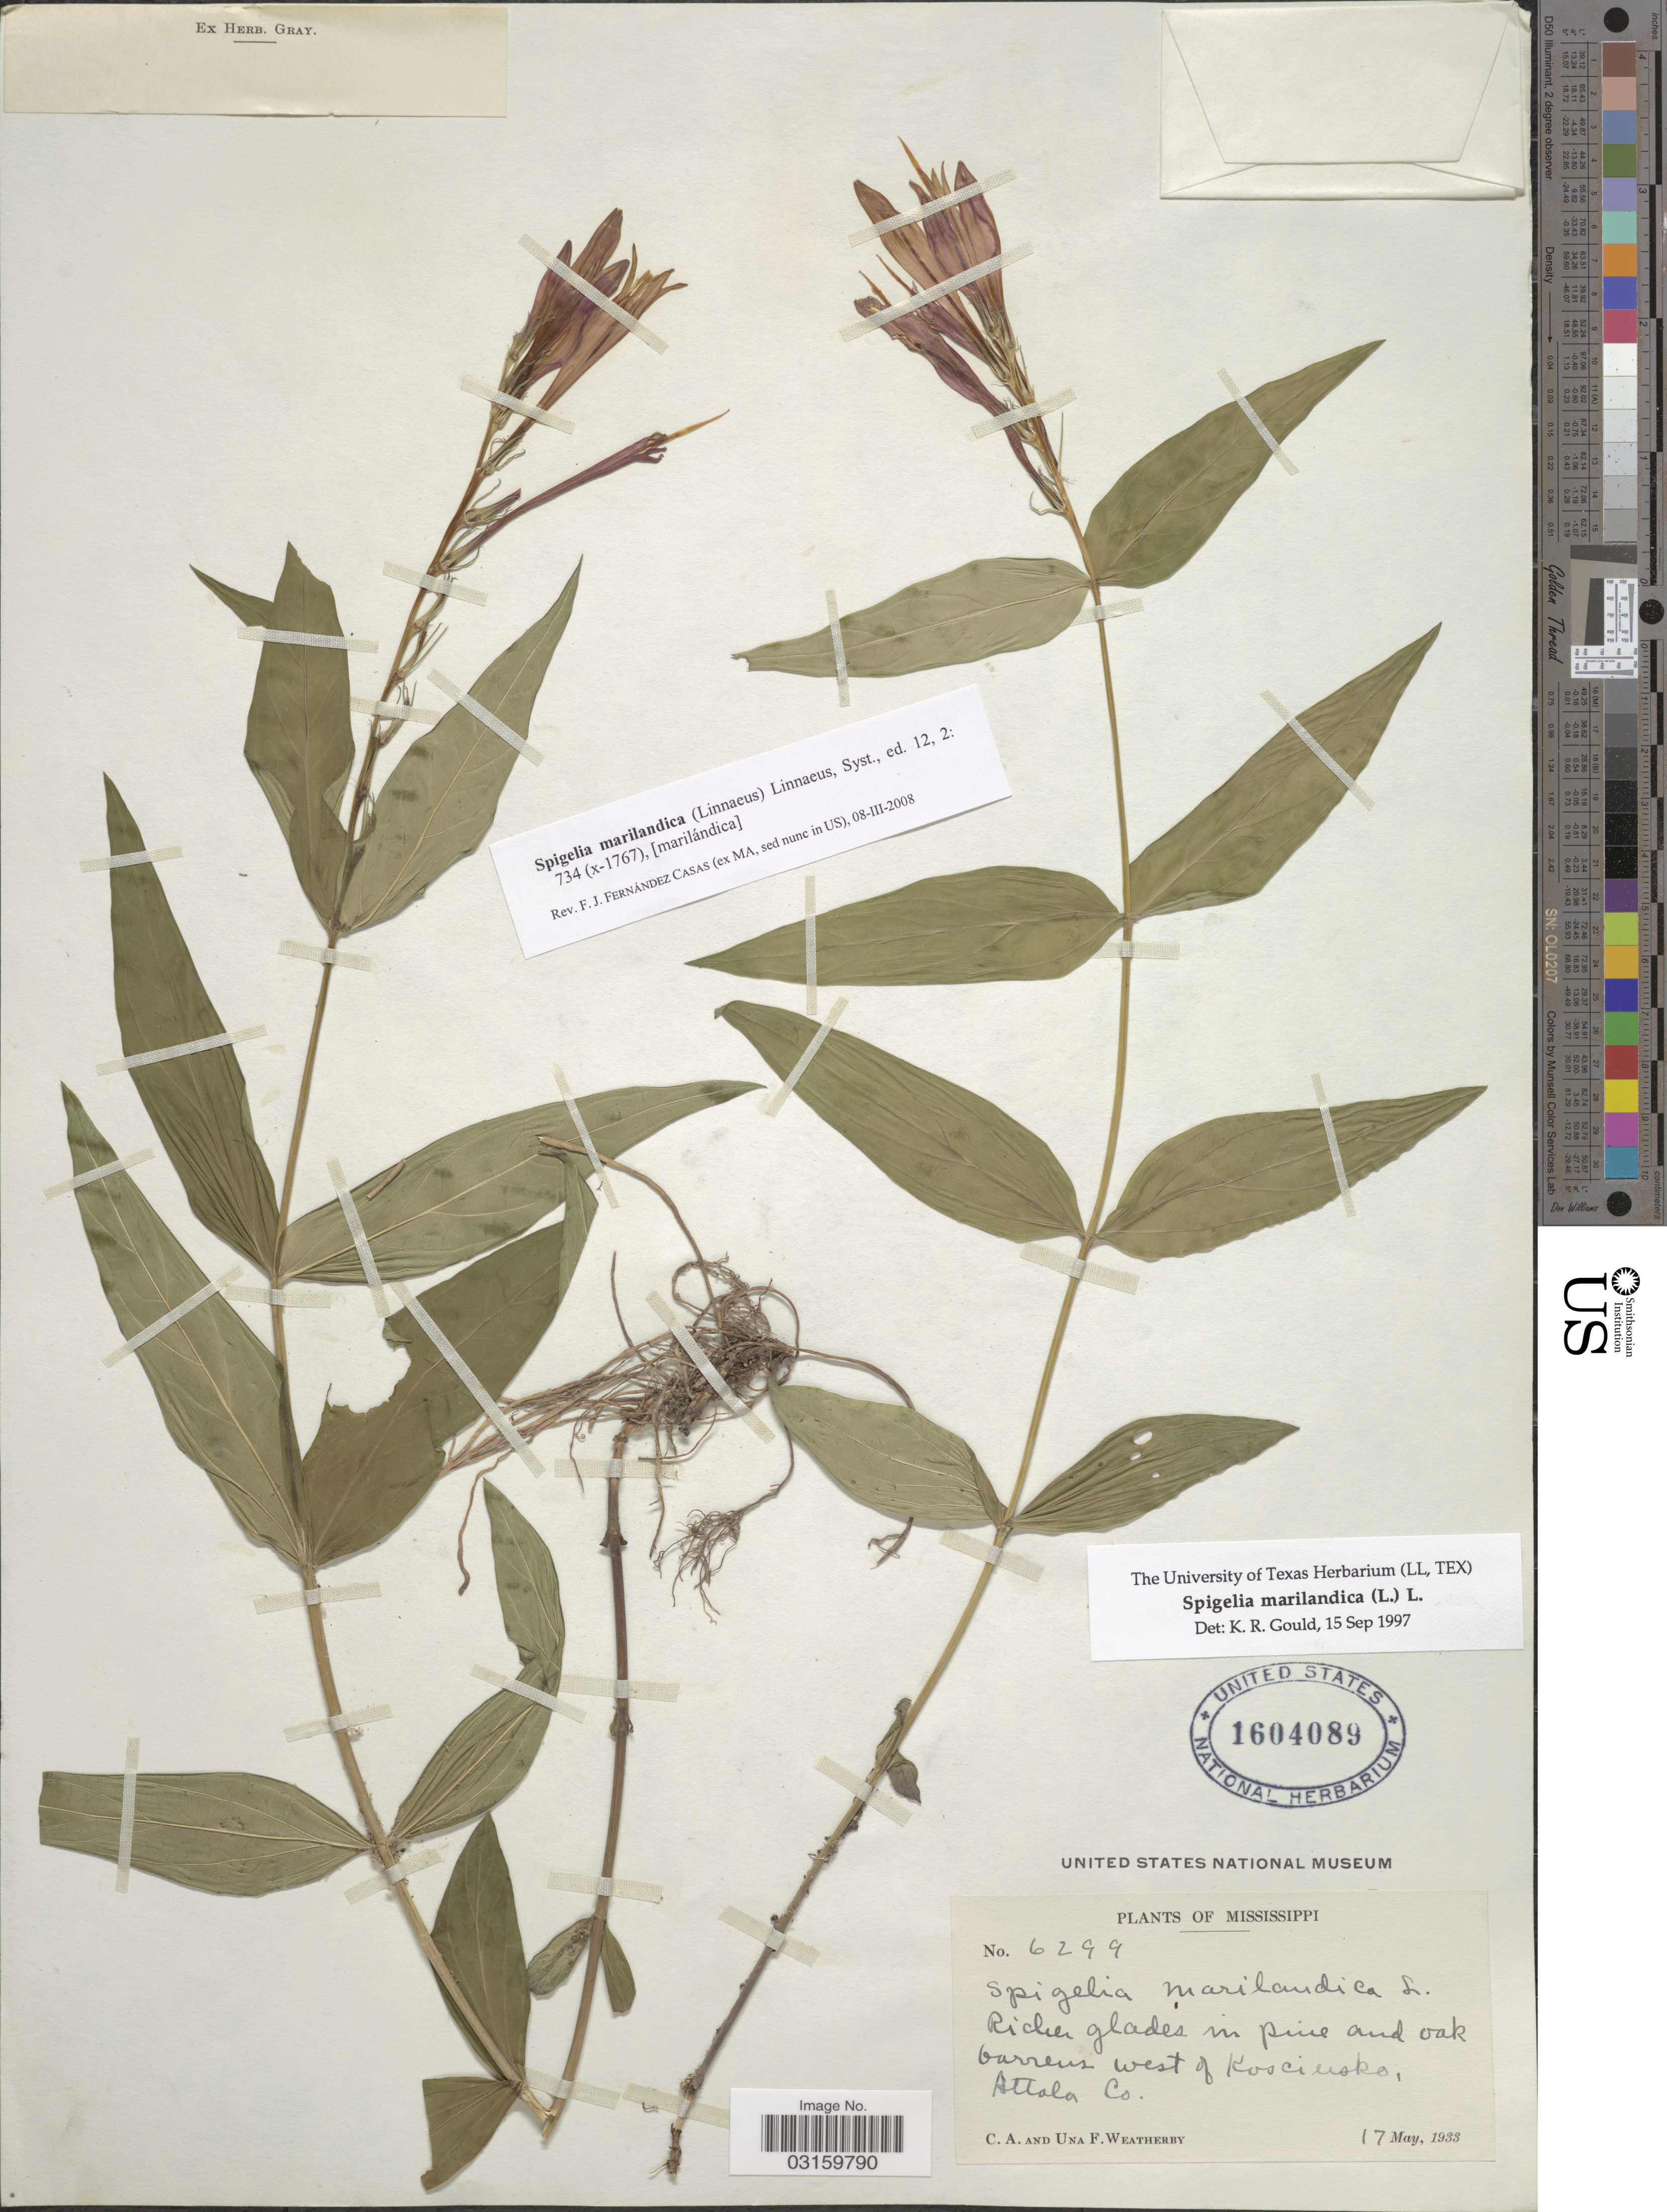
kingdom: Plantae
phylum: Tracheophyta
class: Magnoliopsida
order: Gentianales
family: Loganiaceae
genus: Spigelia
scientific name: Spigelia marilandica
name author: (L.) L.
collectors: C. A. Weatherby & U. Weatherby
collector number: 6299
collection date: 1933-05-17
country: United States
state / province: Mississippi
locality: Richer glades in pine and oak barrens west of Kosciusko, Attala Co.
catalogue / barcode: US 1604089